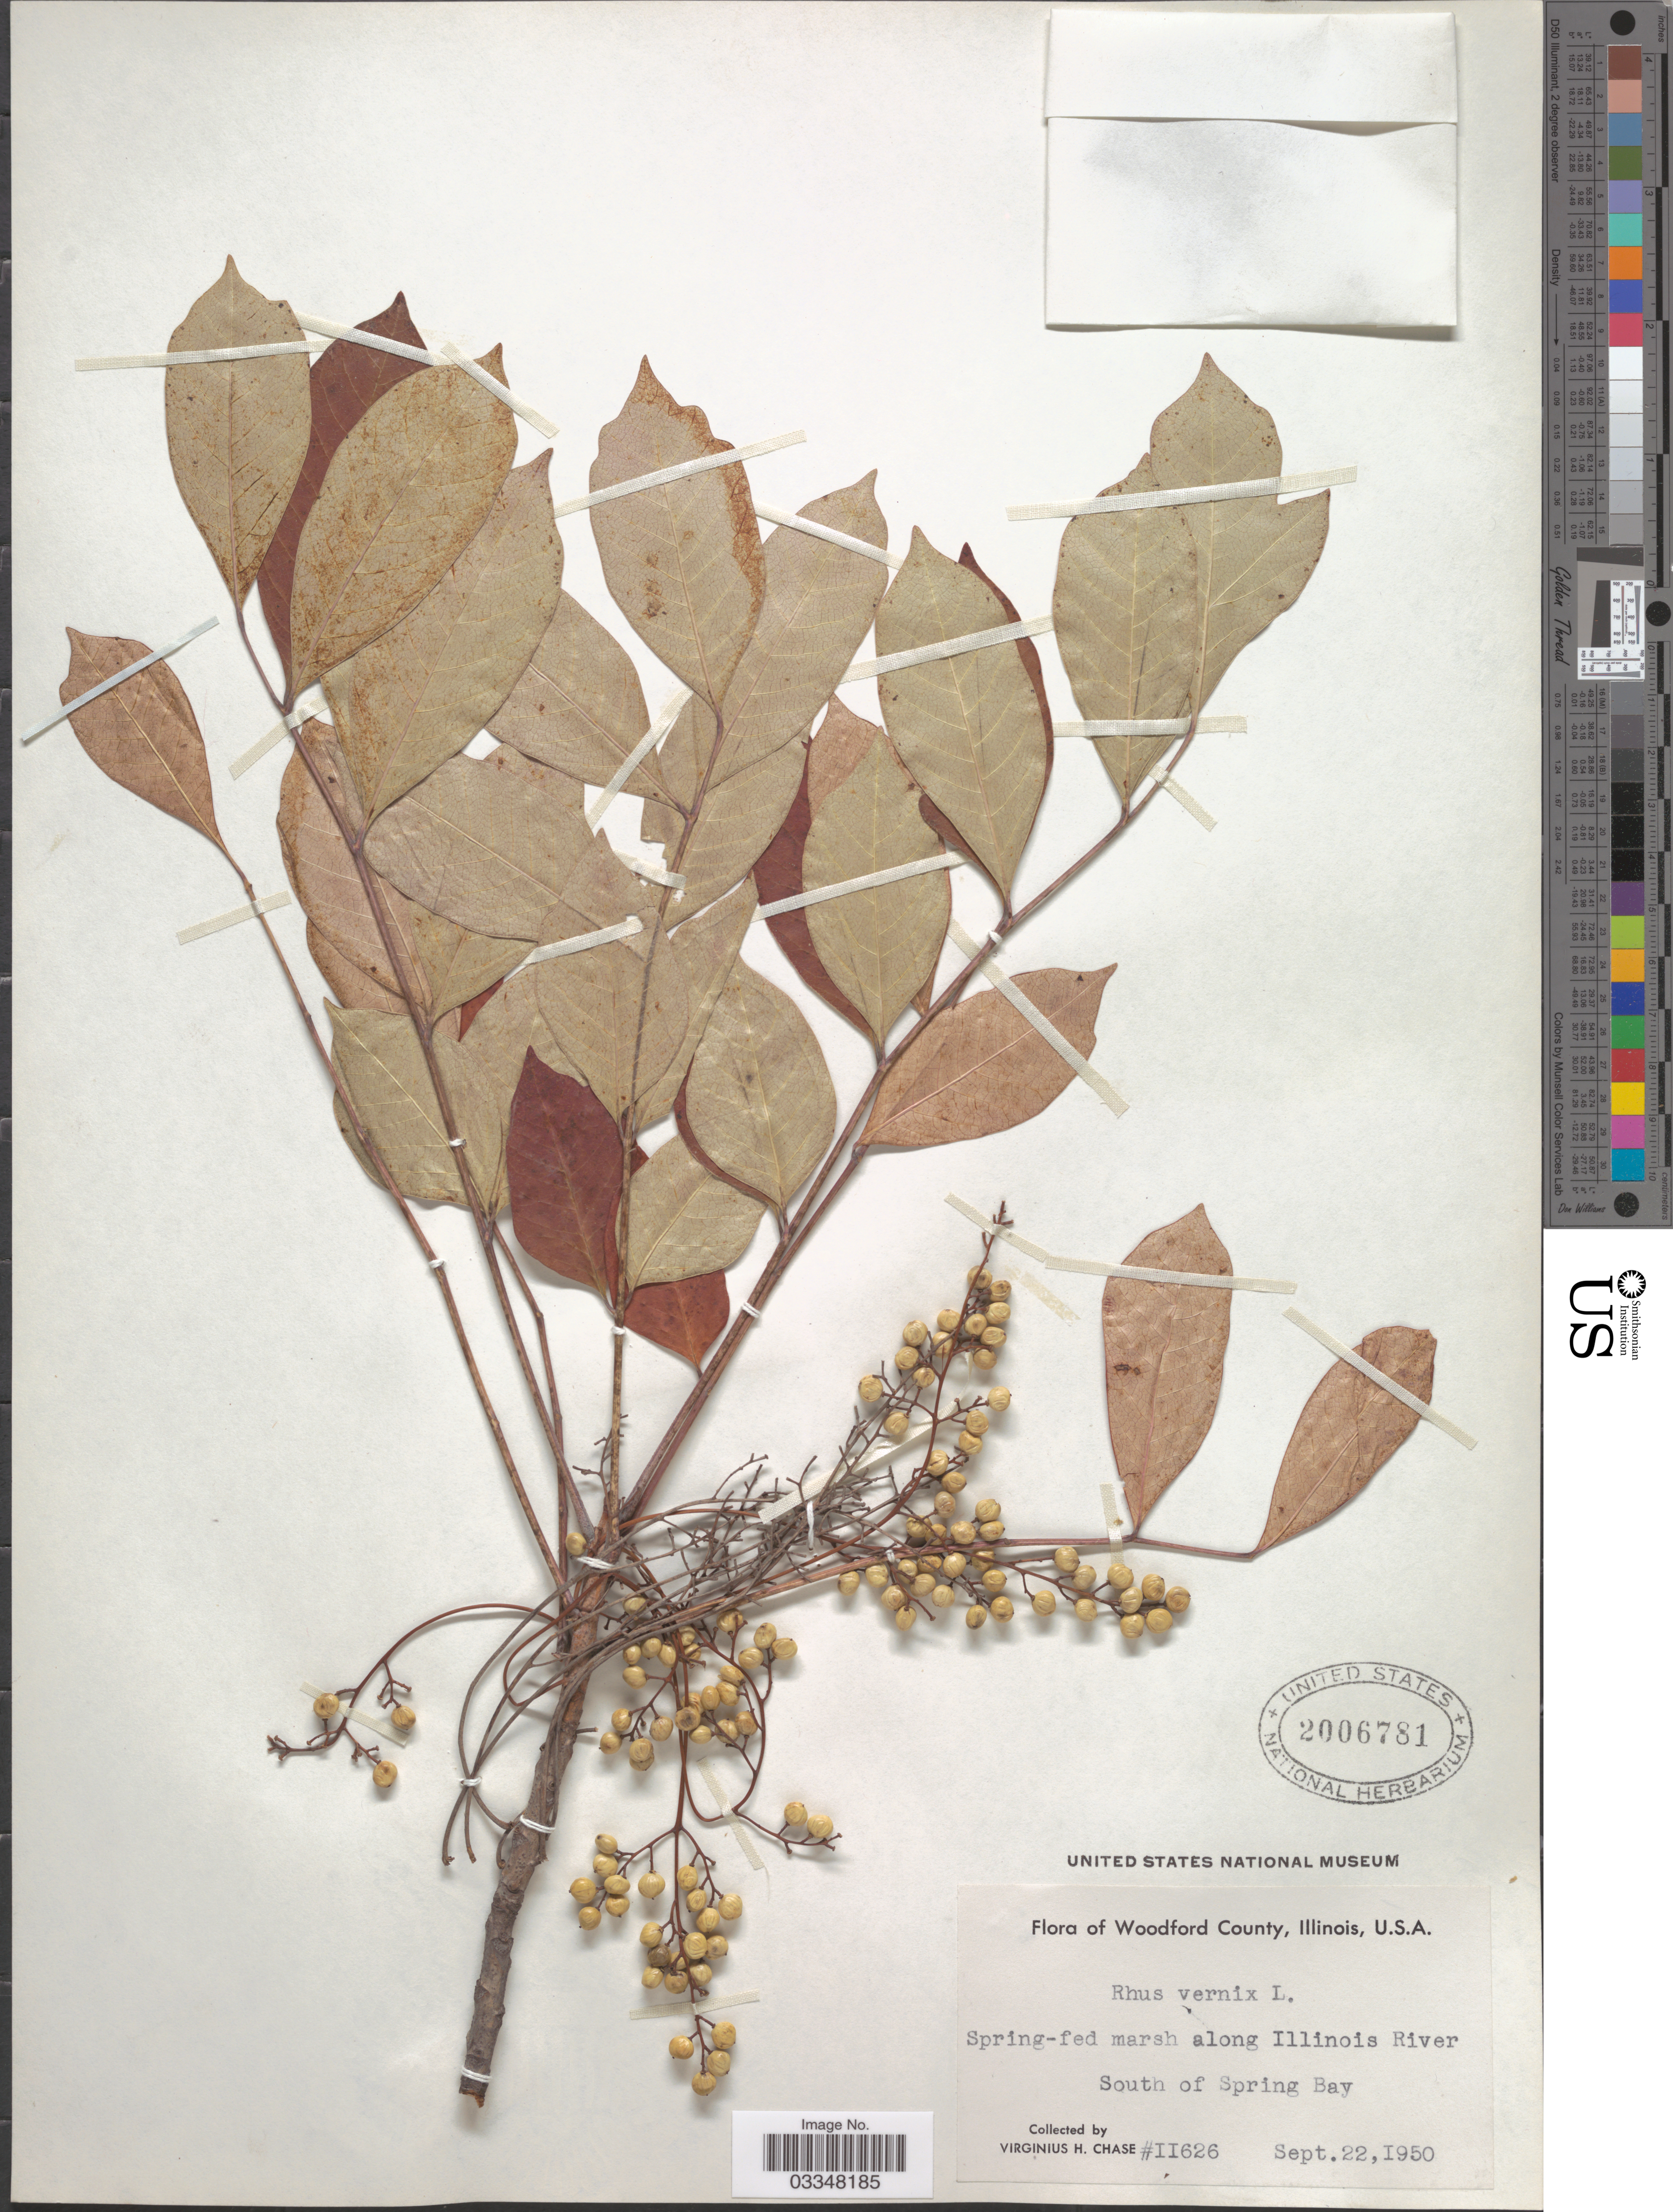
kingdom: Plantae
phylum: Tracheophyta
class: Magnoliopsida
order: Sapindales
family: Anacardiaceae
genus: Toxicodendron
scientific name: Toxicodendron vernix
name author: (L.) Kuntze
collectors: V. H. Chase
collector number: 11626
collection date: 1950-09-22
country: United States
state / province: Illinois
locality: Woodford County. Along Illinois River. South of Spring Bay.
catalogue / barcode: US 2006781